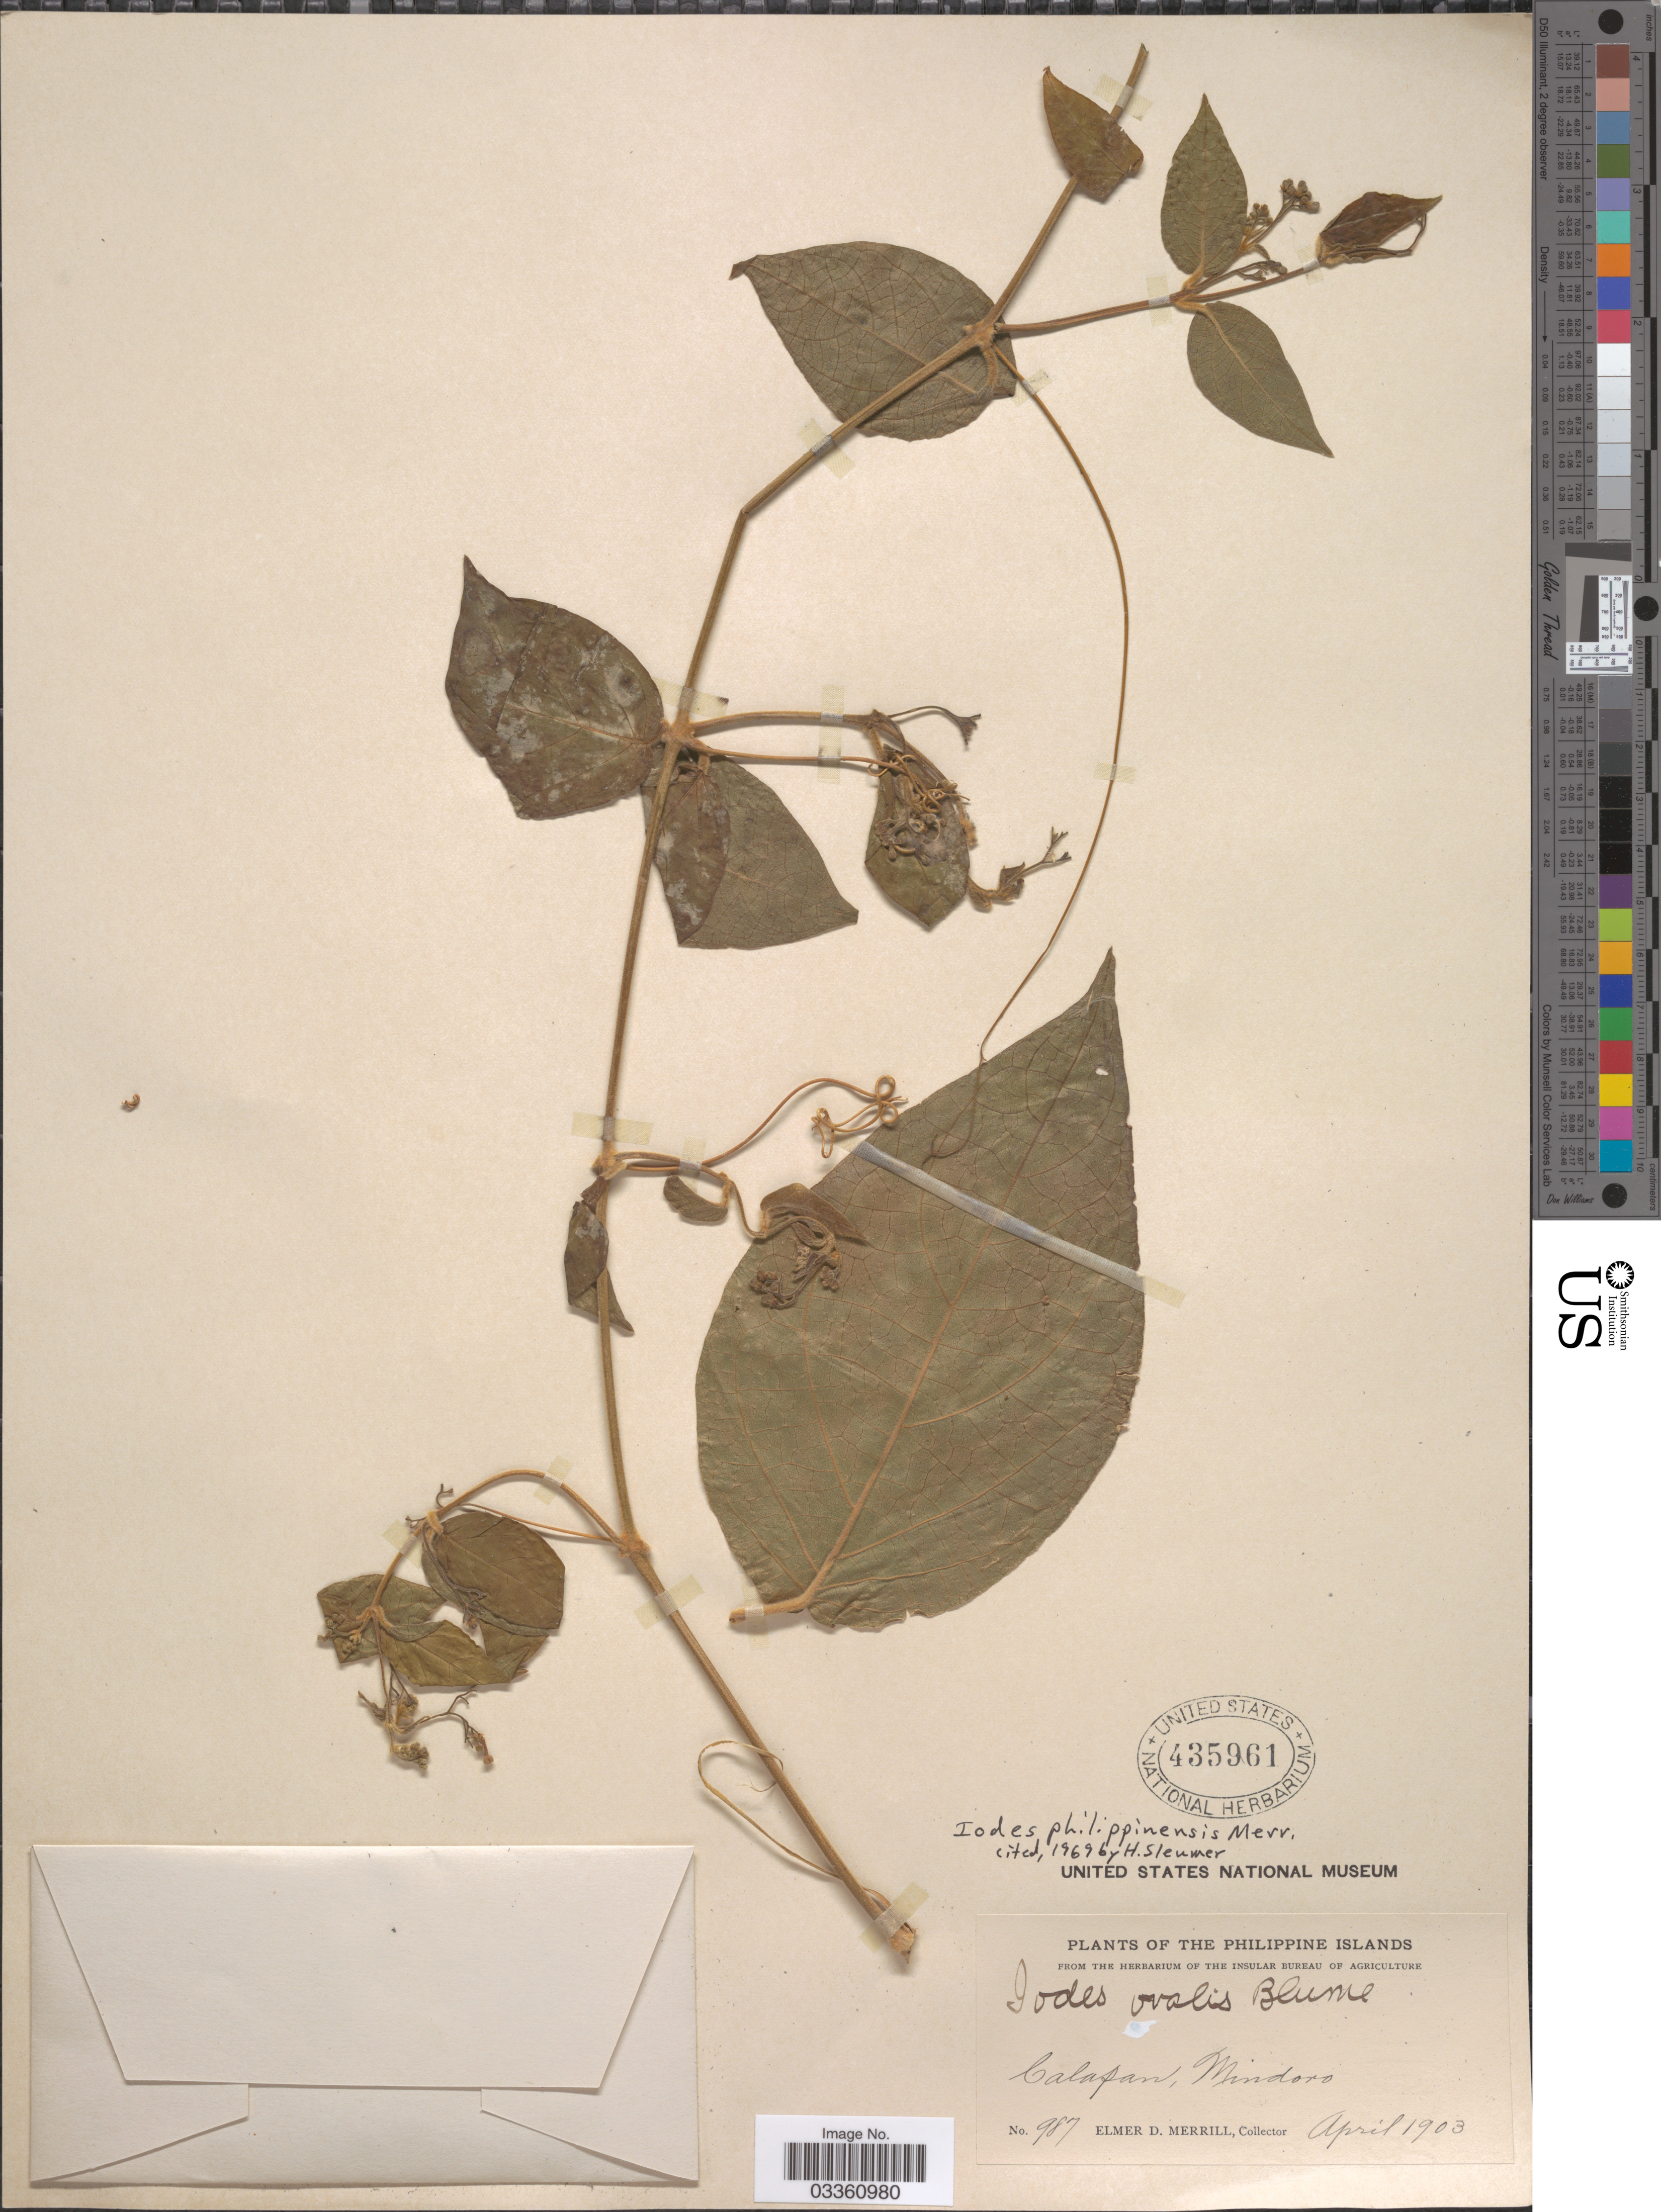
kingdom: Plantae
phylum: Tracheophyta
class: Magnoliopsida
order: Icacinales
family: Icacinaceae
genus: Iodes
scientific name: Iodes philippinensis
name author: Merr.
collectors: E. D. Merrill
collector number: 987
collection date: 1903-04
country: Philippines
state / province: Mimaropa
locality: The Philippine Islands. Calapan, Mindoro.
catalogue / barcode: US 435961